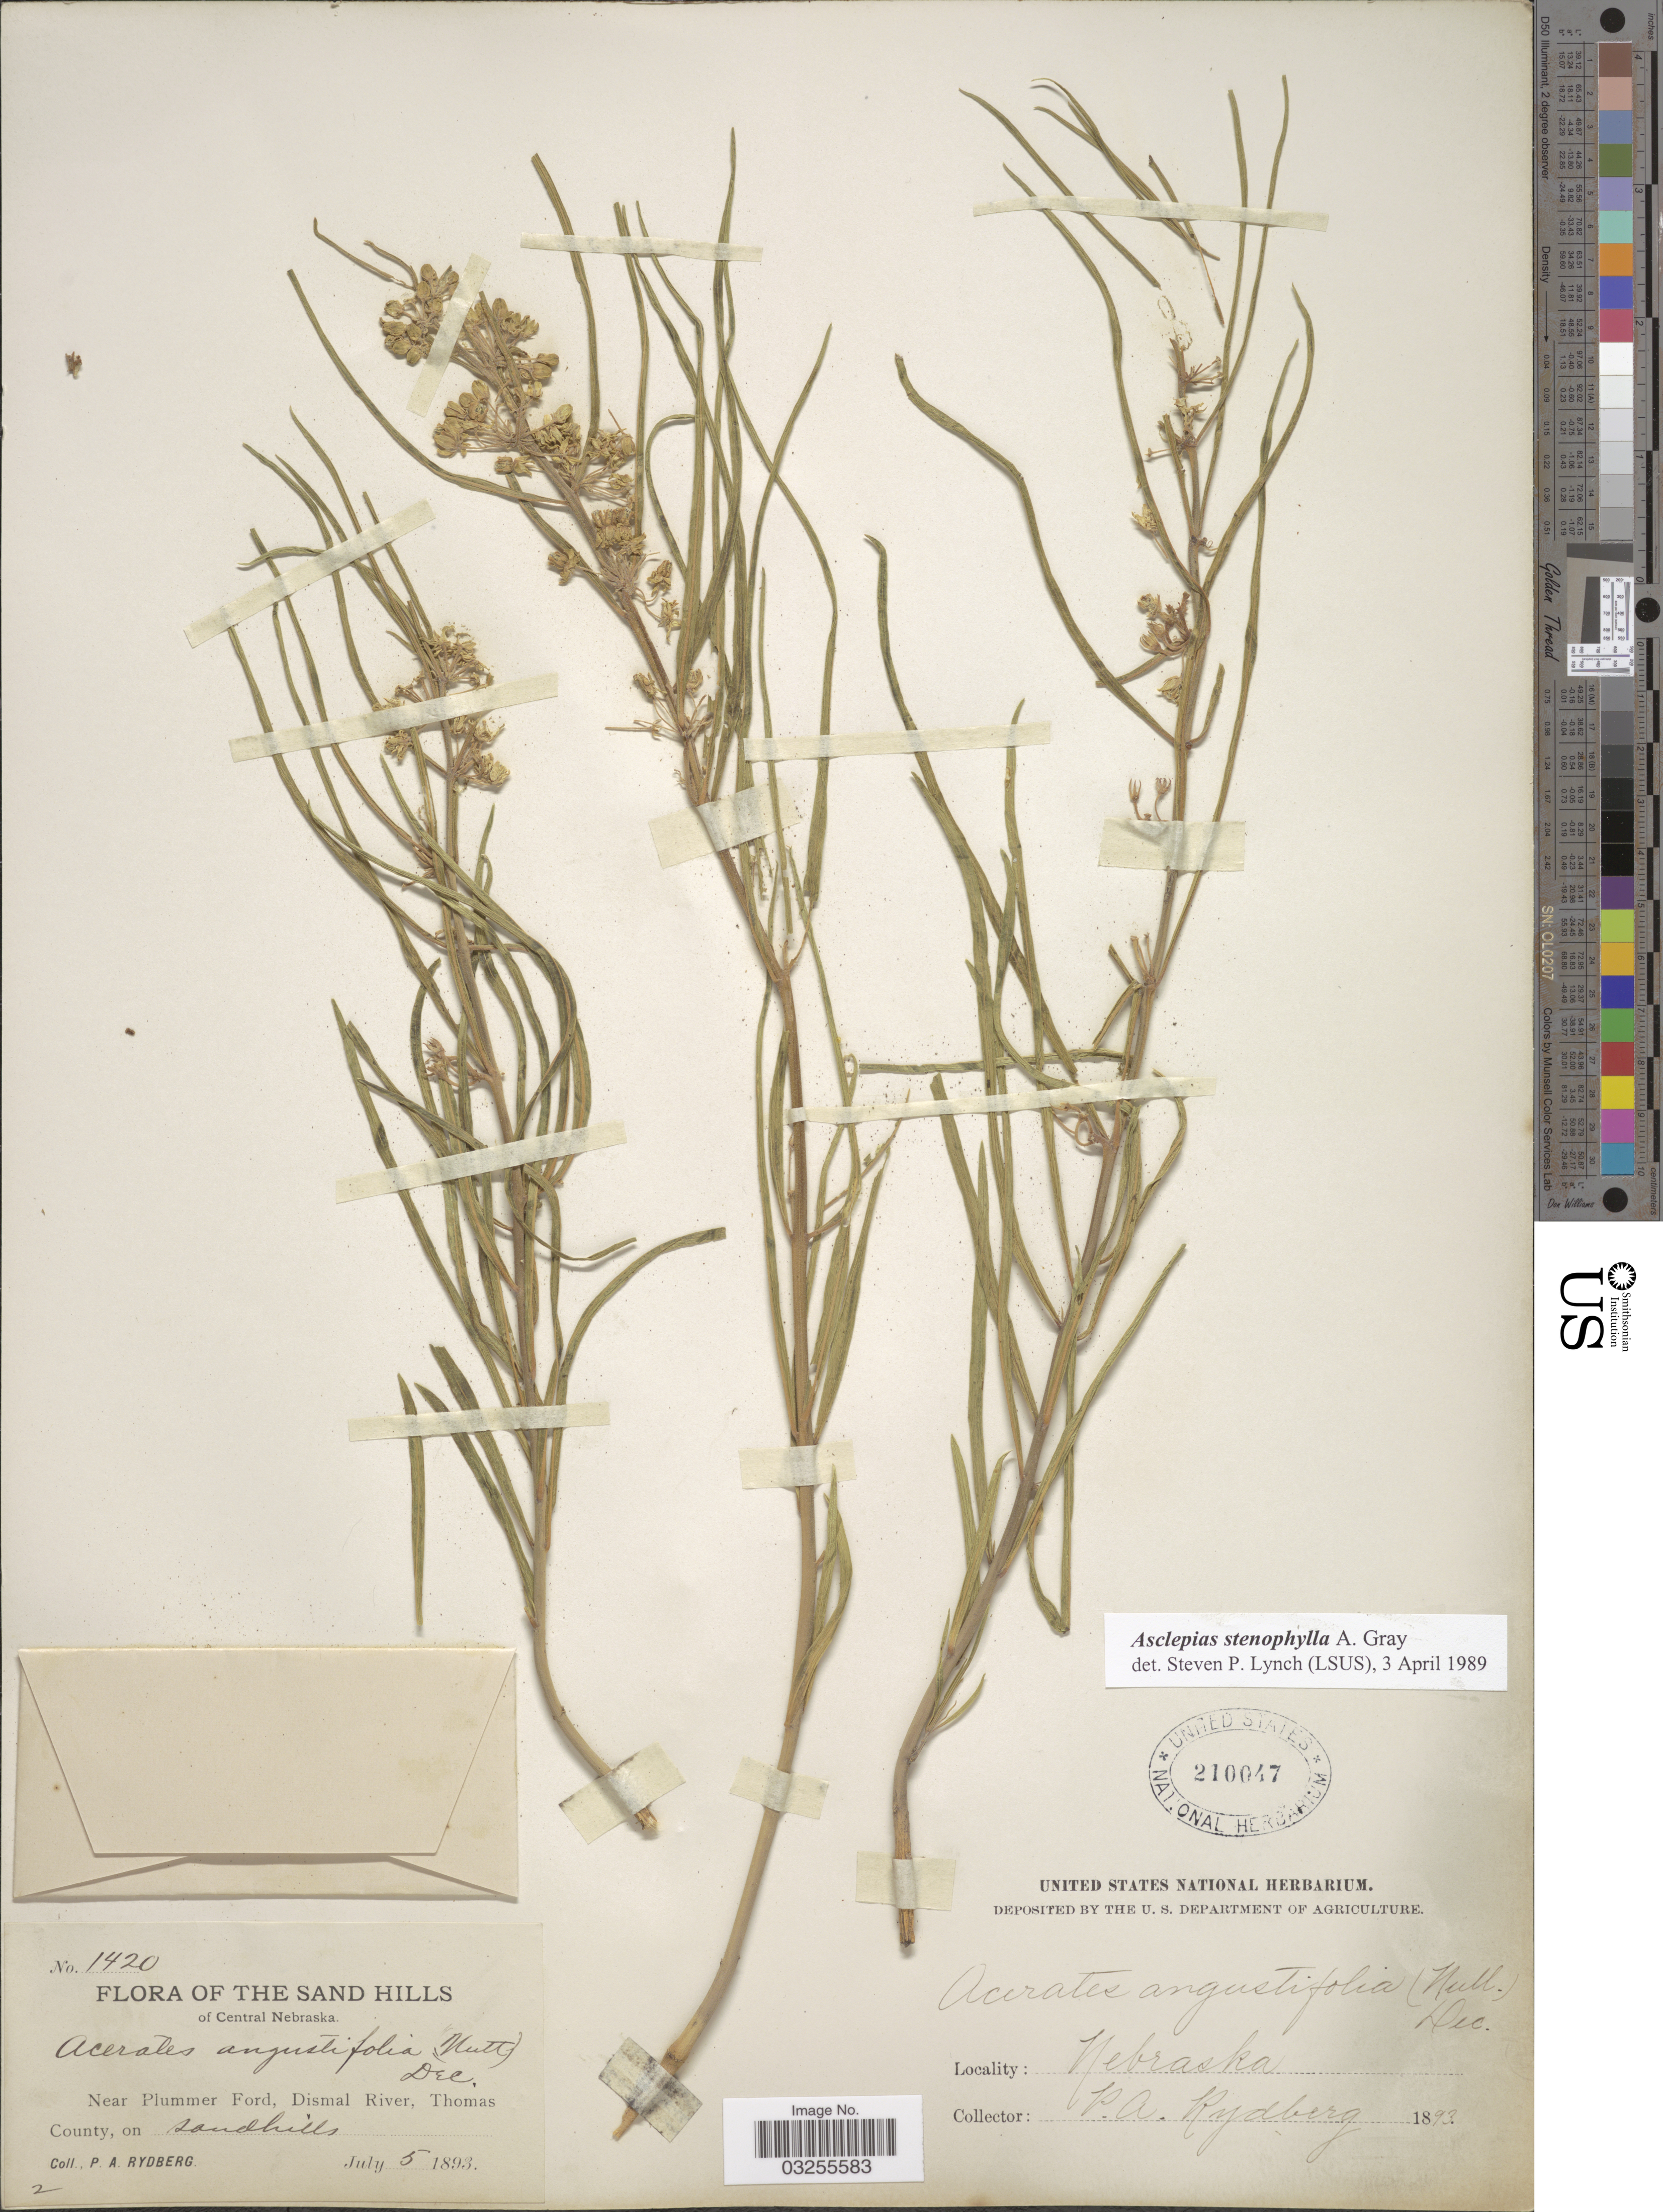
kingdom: Plantae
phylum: Tracheophyta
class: Magnoliopsida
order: Gentianales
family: Apocynaceae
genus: Asclepias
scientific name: Asclepias stenophylla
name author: A. Gray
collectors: P. A. Rydberg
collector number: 1420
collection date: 1893-07-05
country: United States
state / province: Nebraska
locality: The Sand Hills of Central Nebraska. Near Plummer Ford, Dismal River, Thomas County, on sandhills.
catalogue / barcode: US 210047